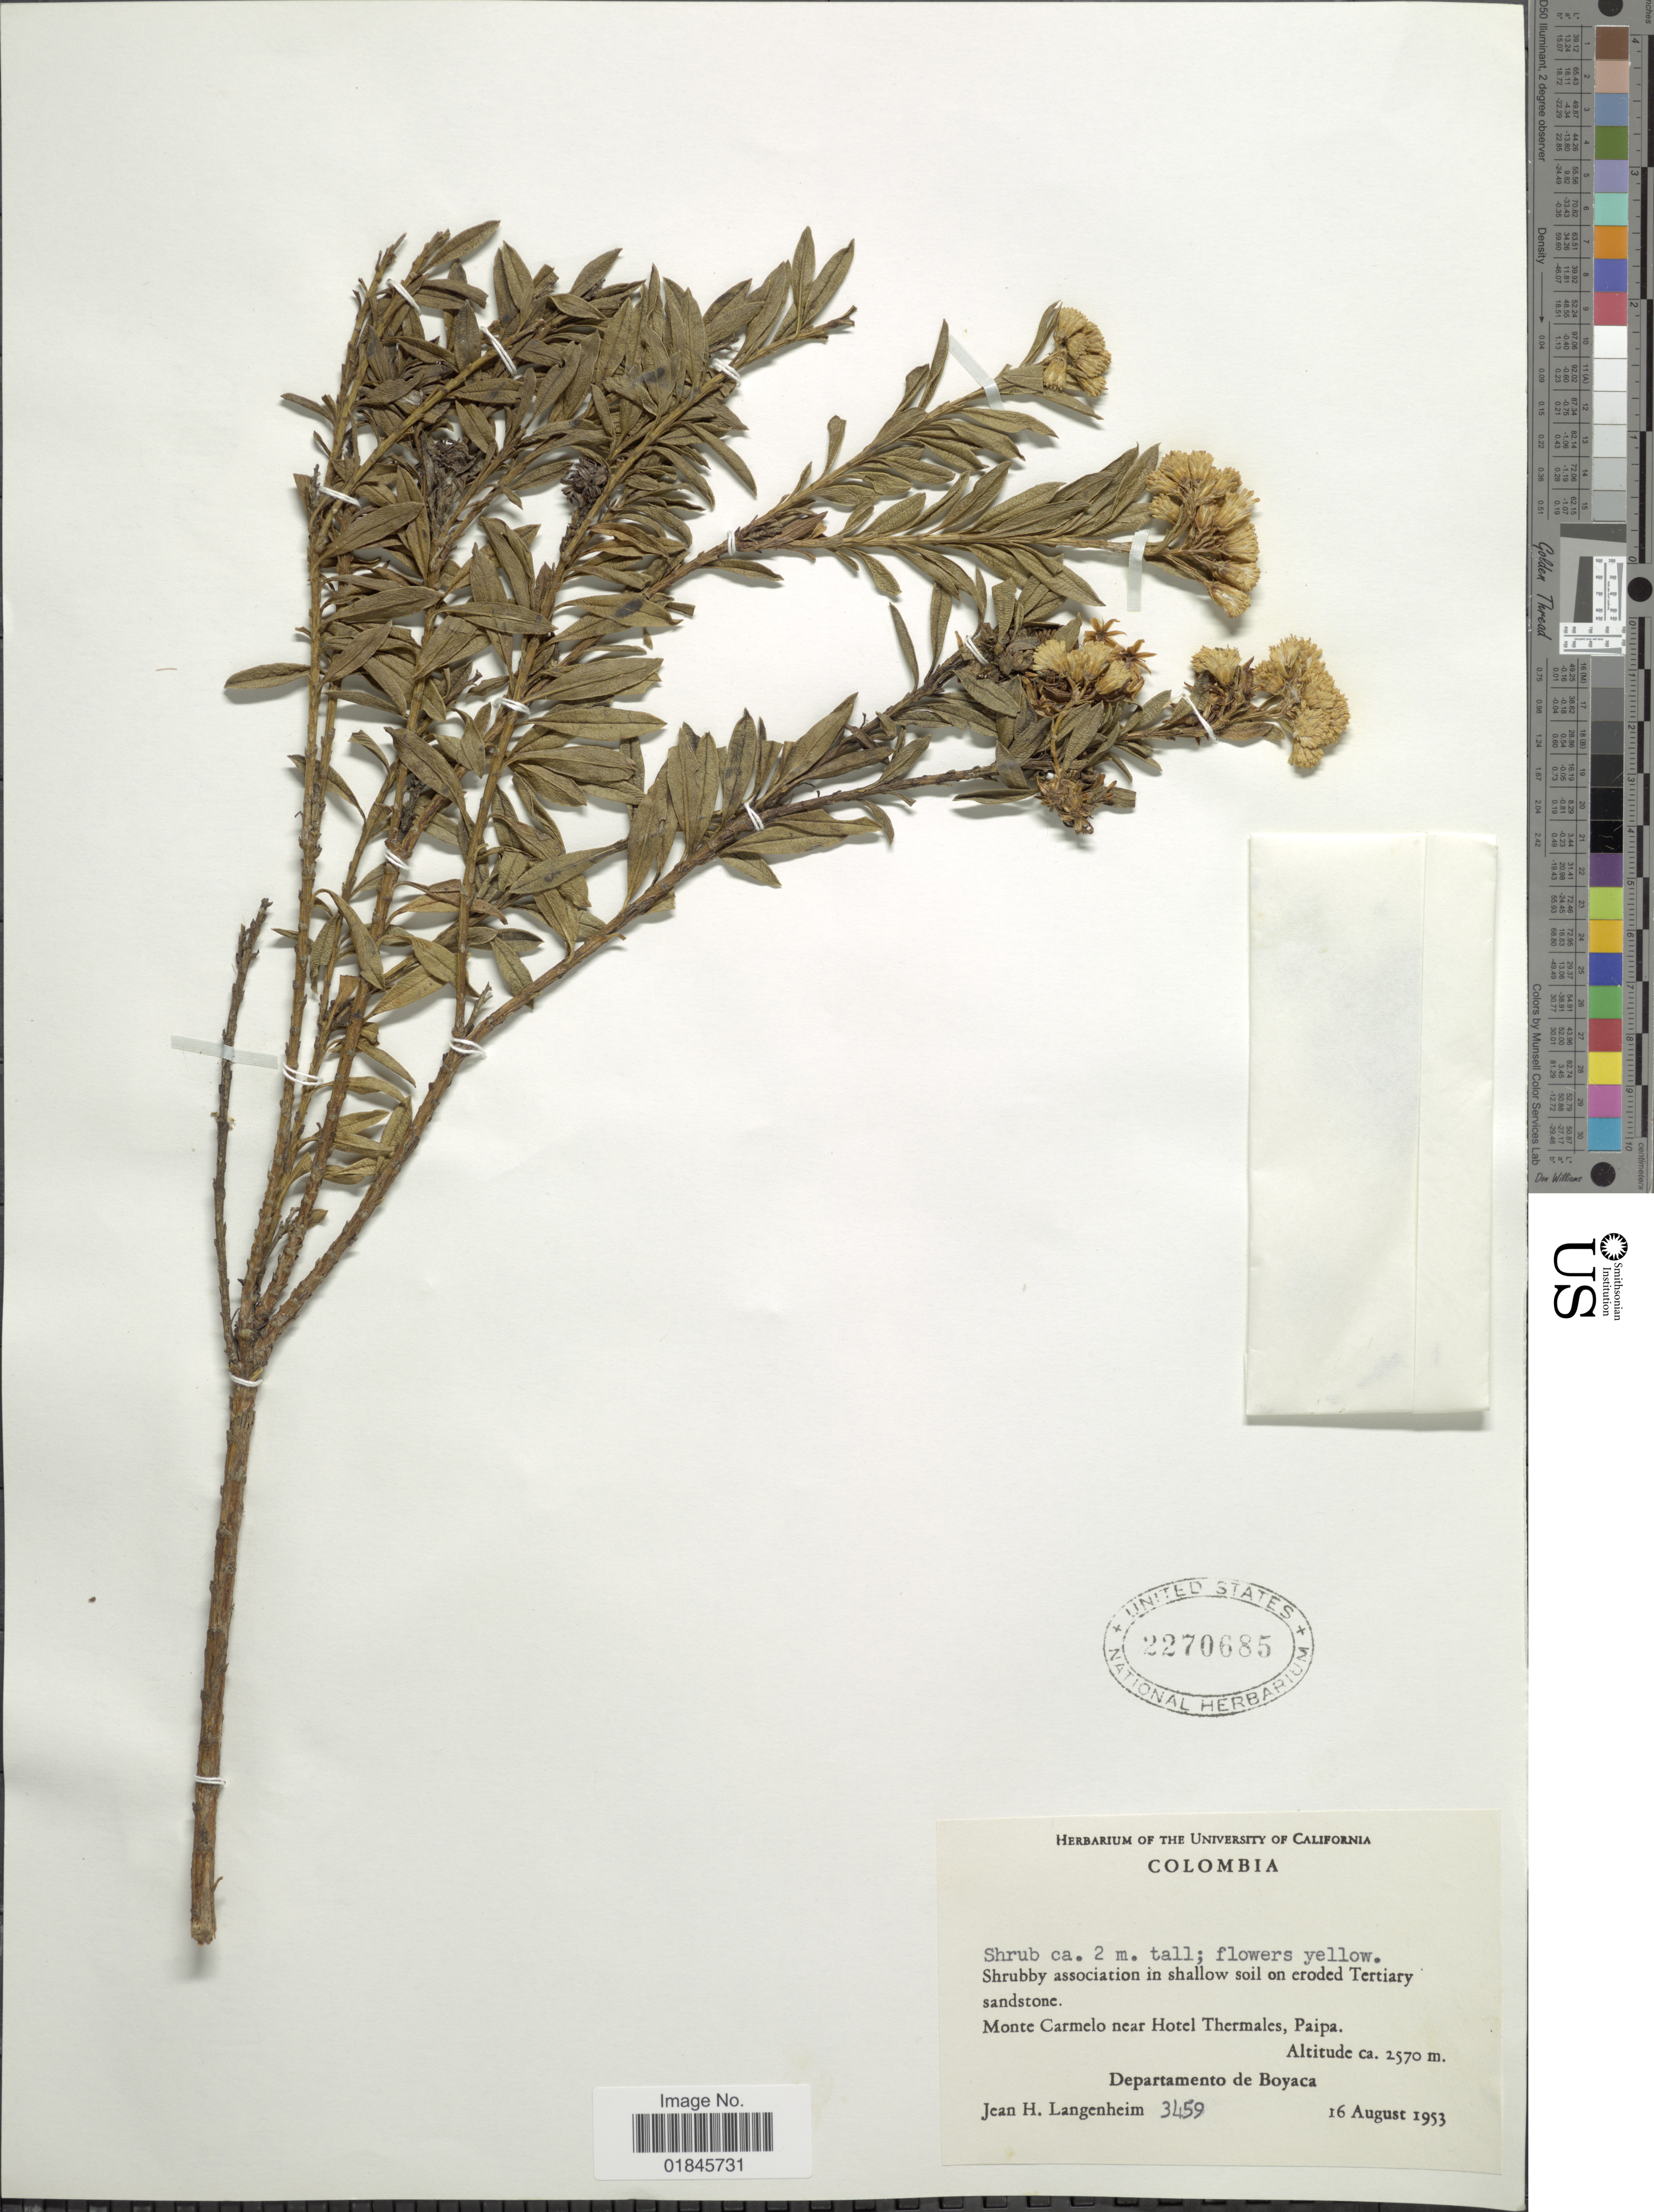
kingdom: Plantae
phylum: Tracheophyta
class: Magnoliopsida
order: Asterales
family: Asteraceae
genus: Pentacalia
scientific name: Pentacalia pulchella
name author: (Kunth) Cuatrec.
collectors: J. H. Langenheim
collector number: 3459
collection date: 1953-08-16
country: Colombia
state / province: Boyacá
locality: Monte Carmelo near Hotel Thermales, Paipa. Departamento de Boyaca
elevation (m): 2570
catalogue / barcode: US 2270685